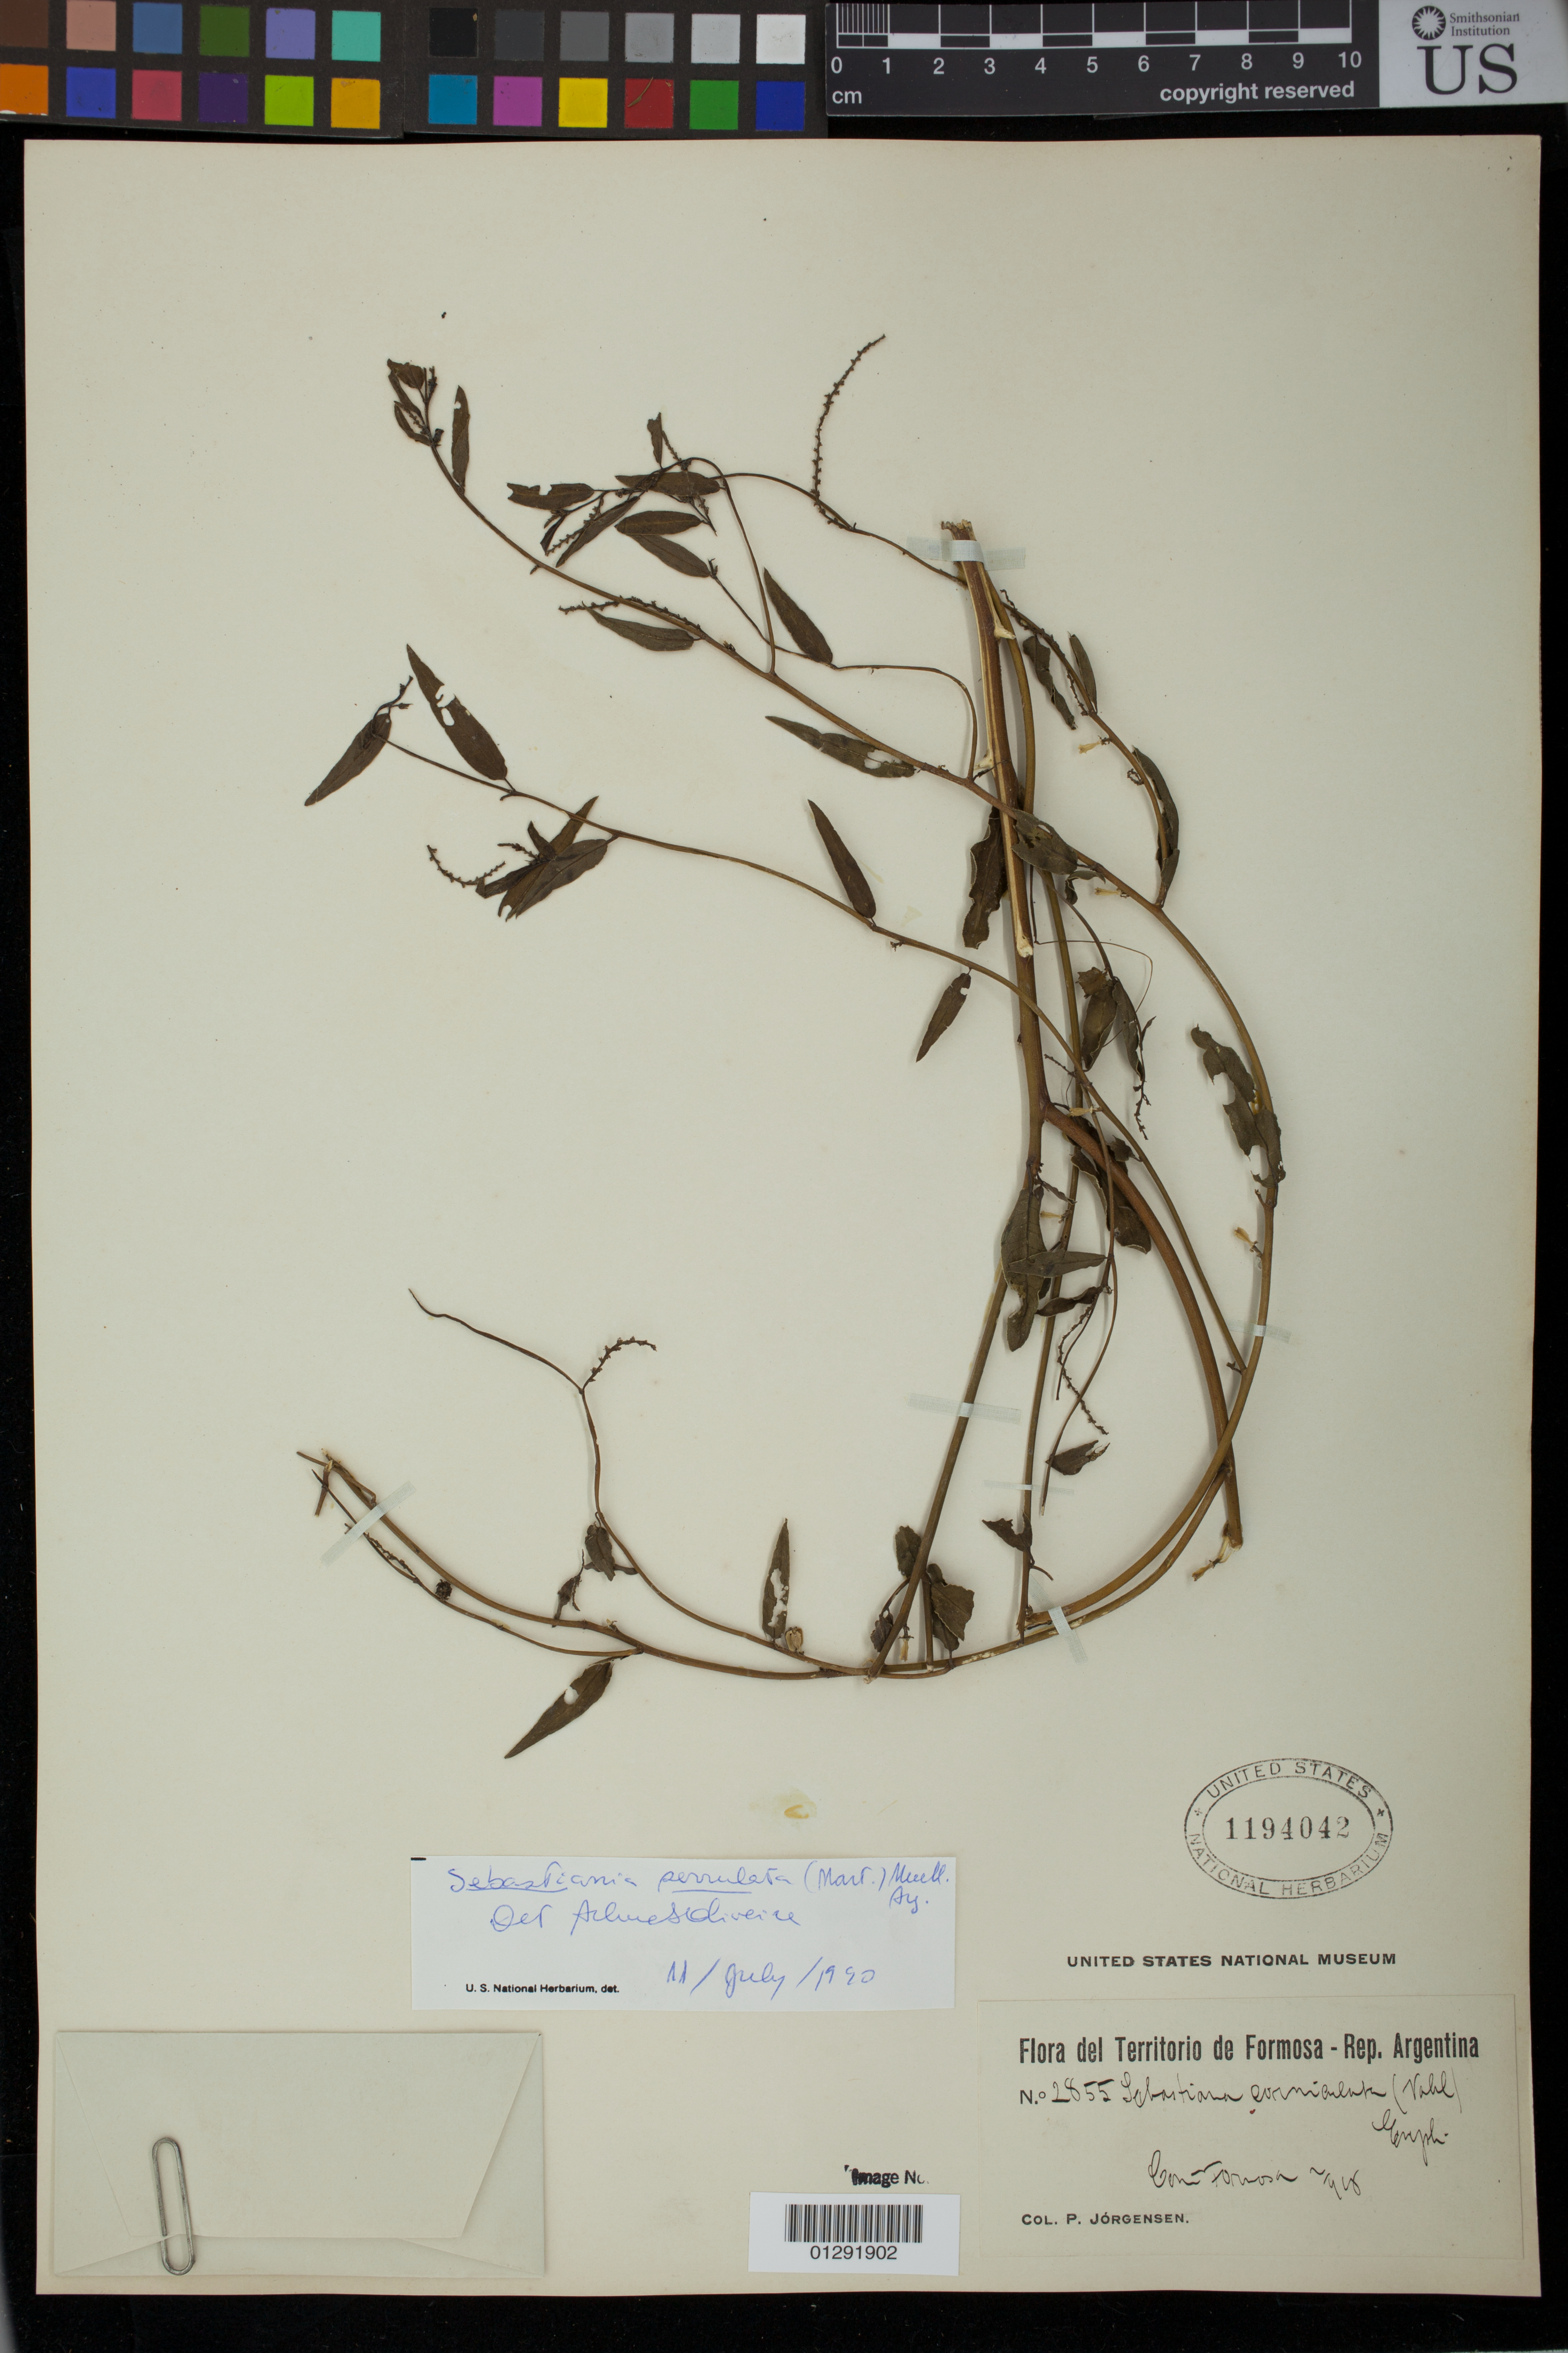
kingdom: Plantae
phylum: Tracheophyta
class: Magnoliopsida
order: Malpighiales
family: Euphorbiaceae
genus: Sebastiania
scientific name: Sebastiania serrulata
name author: (Mart.) Müll. Arg.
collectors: P. Jorgensen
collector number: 2855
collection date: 1918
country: Argentina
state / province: Formosa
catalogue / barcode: US 1194042